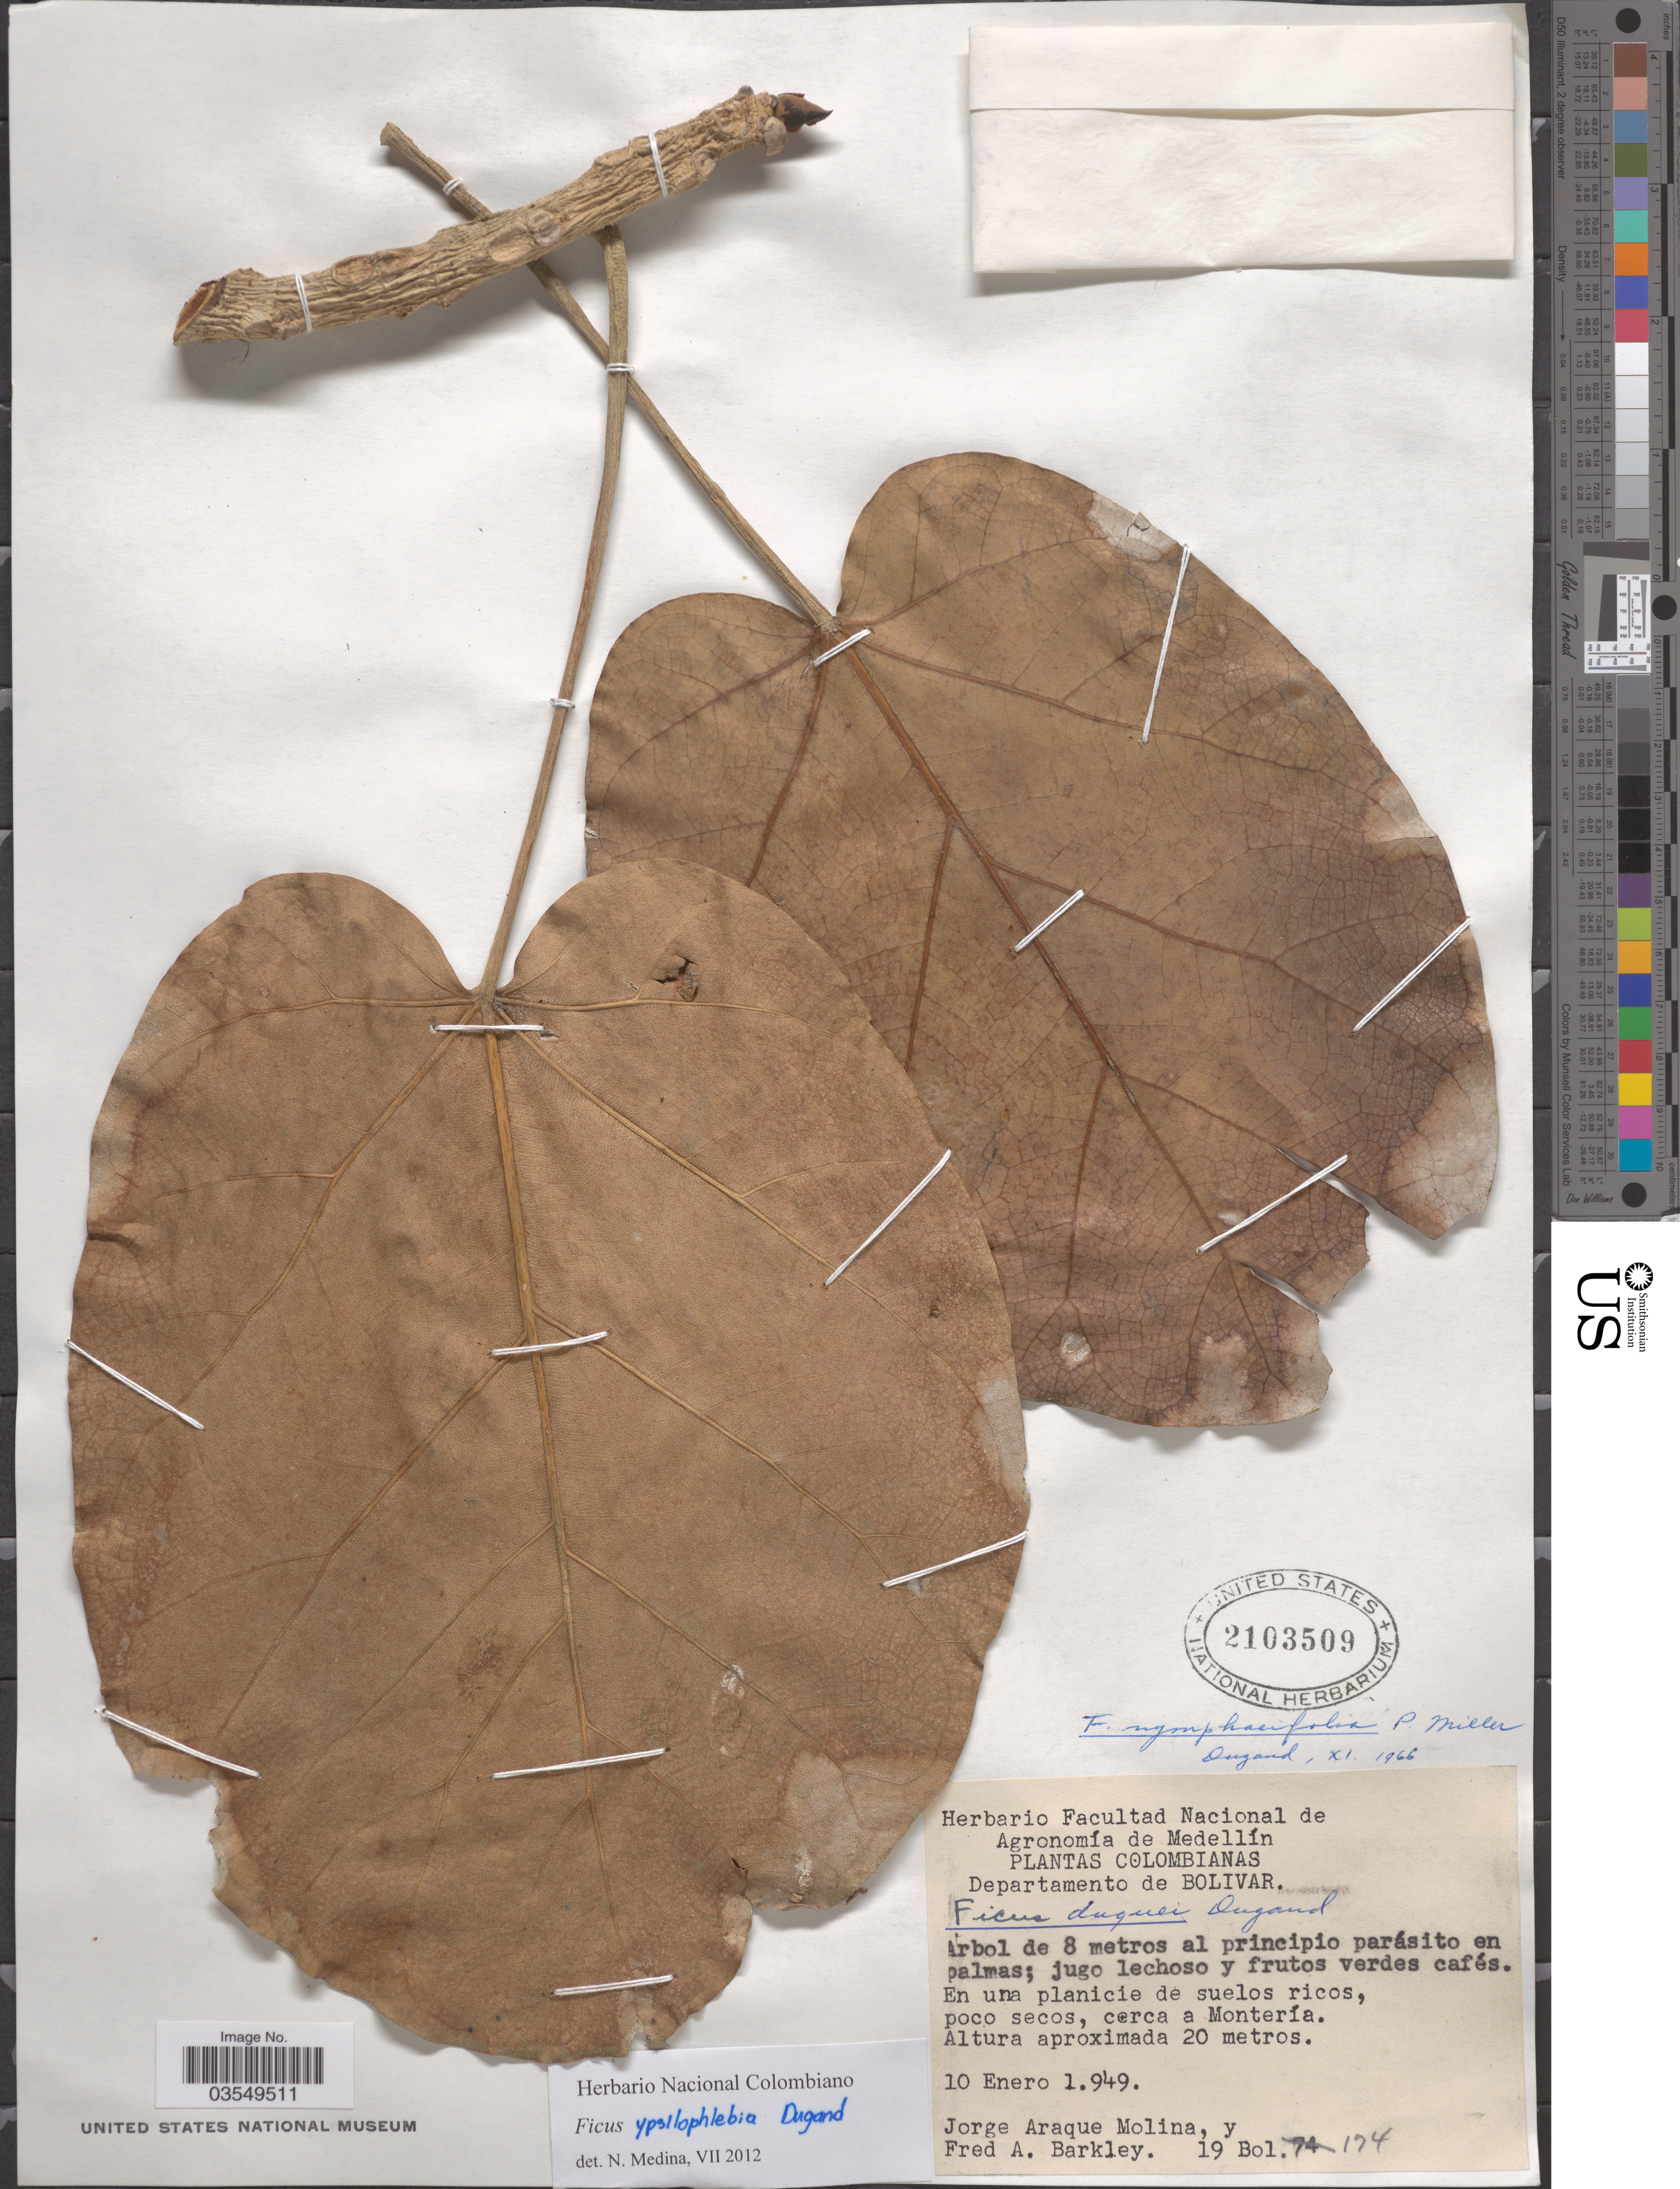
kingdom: Plantae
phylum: Tracheophyta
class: Magnoliopsida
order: Rosales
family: Moraceae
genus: Ficus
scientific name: Ficus ypsilophlebia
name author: Dugand G.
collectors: J. Araque Molina & F. A. Barkley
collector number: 19Bol174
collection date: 1949-01-10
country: Colombia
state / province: Bolívar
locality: Departamento de Bolivar. Cerca a Montería.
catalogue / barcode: US 2103509